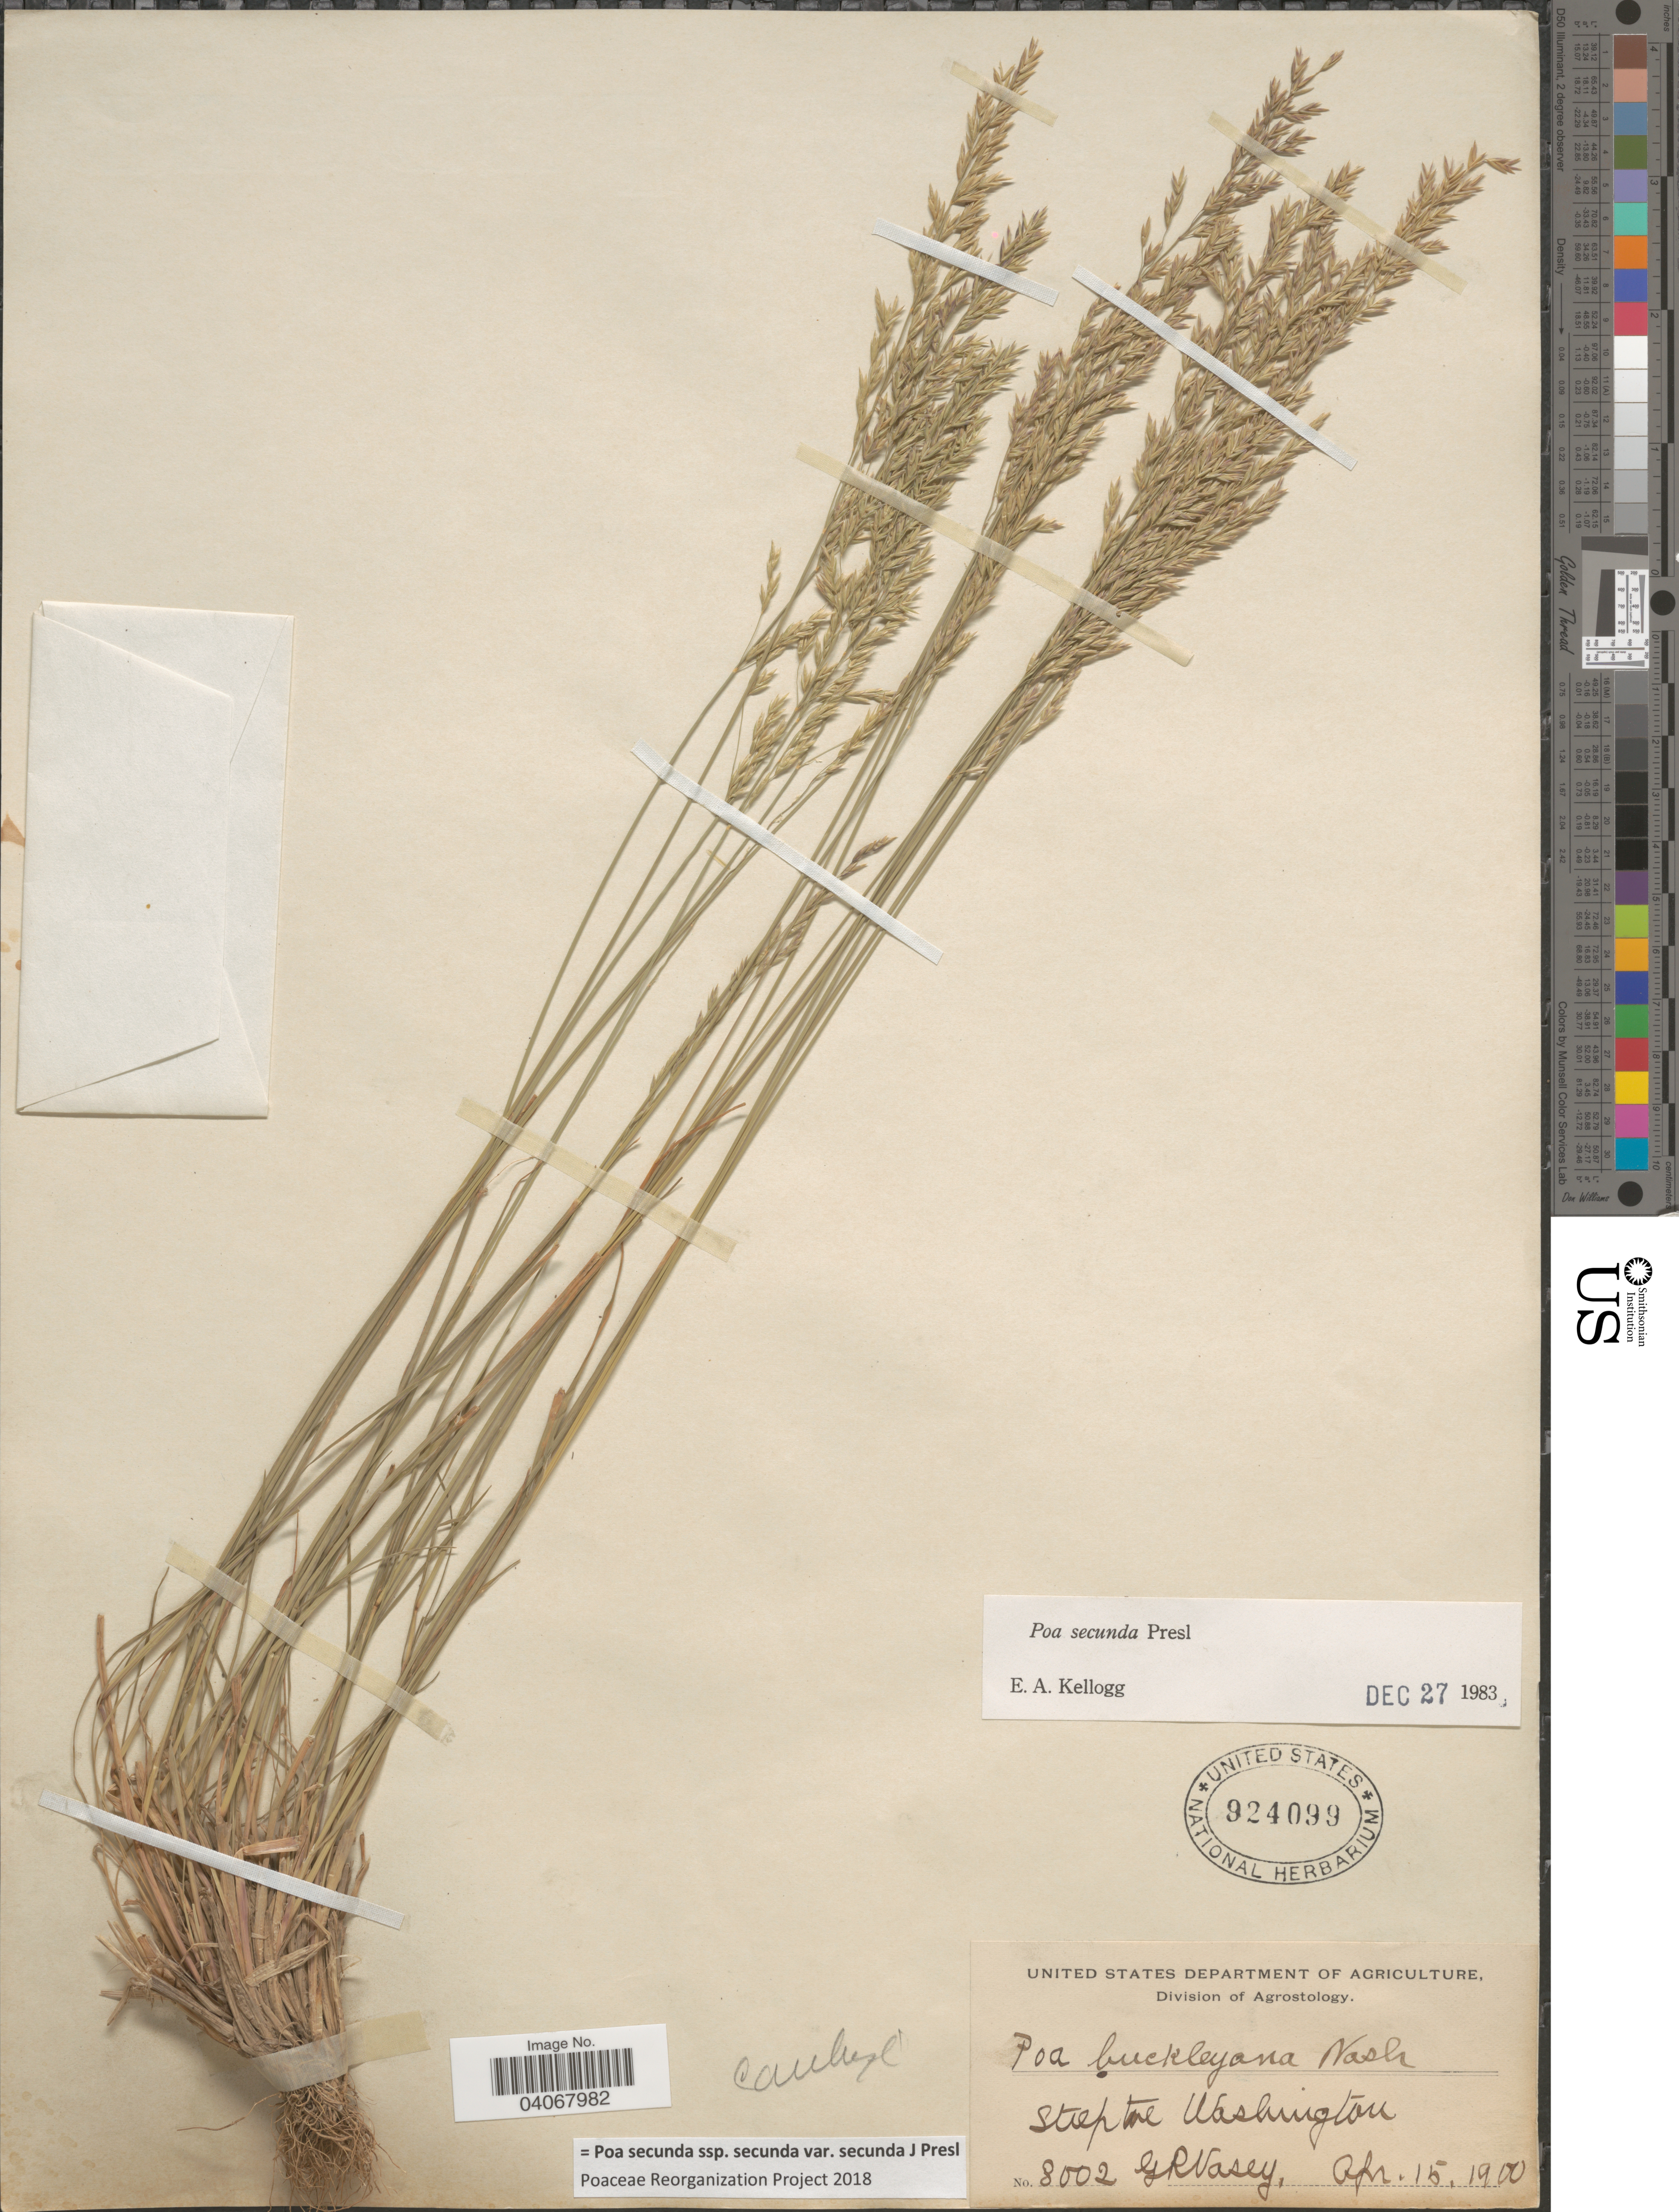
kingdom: Plantae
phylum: Tracheophyta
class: Liliopsida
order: Poales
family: Poaceae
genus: Poa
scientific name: Poa secunda subsp. secunda var. secunda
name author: J. Presl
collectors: G. R. Vasey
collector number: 8002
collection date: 1900-04-15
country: United States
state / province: Washington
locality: Steptoe.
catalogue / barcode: US 924099